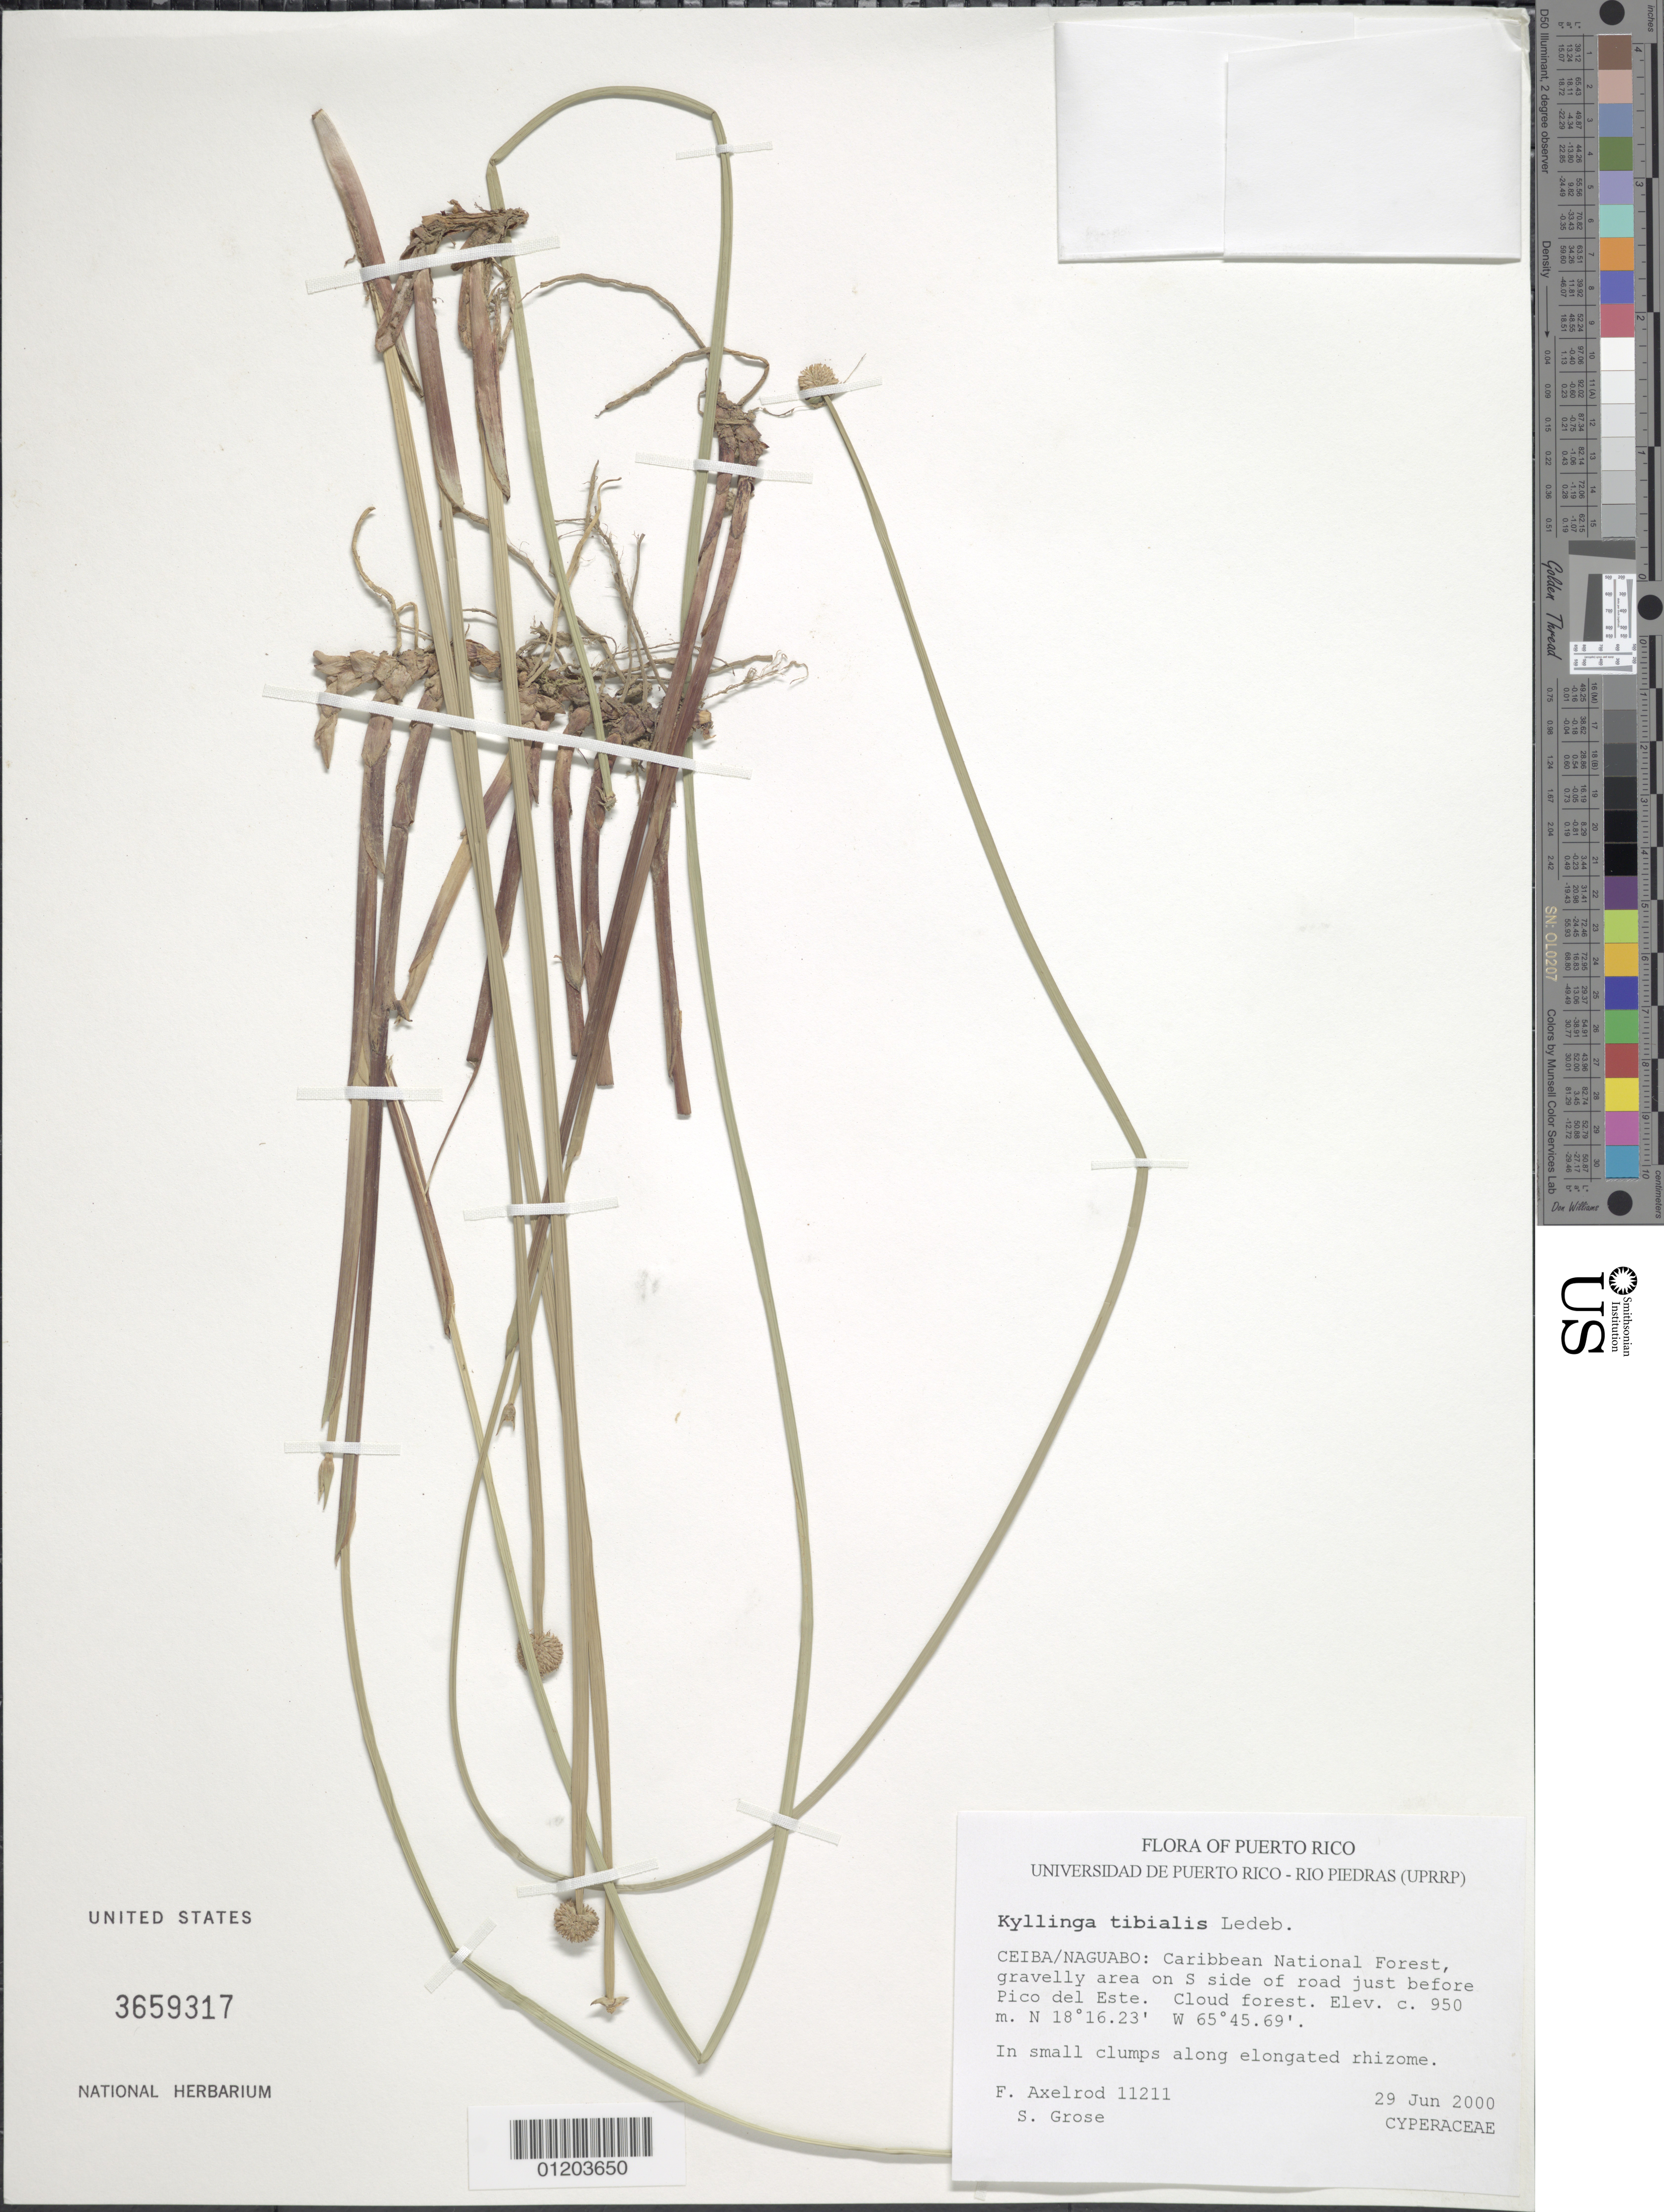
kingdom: Plantae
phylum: Tracheophyta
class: Liliopsida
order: Poales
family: Cyperaceae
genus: Cyperus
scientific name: Cyperus tibialis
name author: (Poit. ex Ledeb.) Govaerts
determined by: Strong, Mark T., (BOT), Smithsonian Institution - National Museum of Natural History (UNITED STATES)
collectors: F. S. Axelrod & S. Grose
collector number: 11211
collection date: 2000-06-29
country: Puerto Rico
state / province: Ceiba/Naguabo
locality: Caribbean National Forest, S side of road just before Pico del Este.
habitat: Cloud forest. Gravelly area on S side of road.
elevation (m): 950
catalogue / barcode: US 3659317